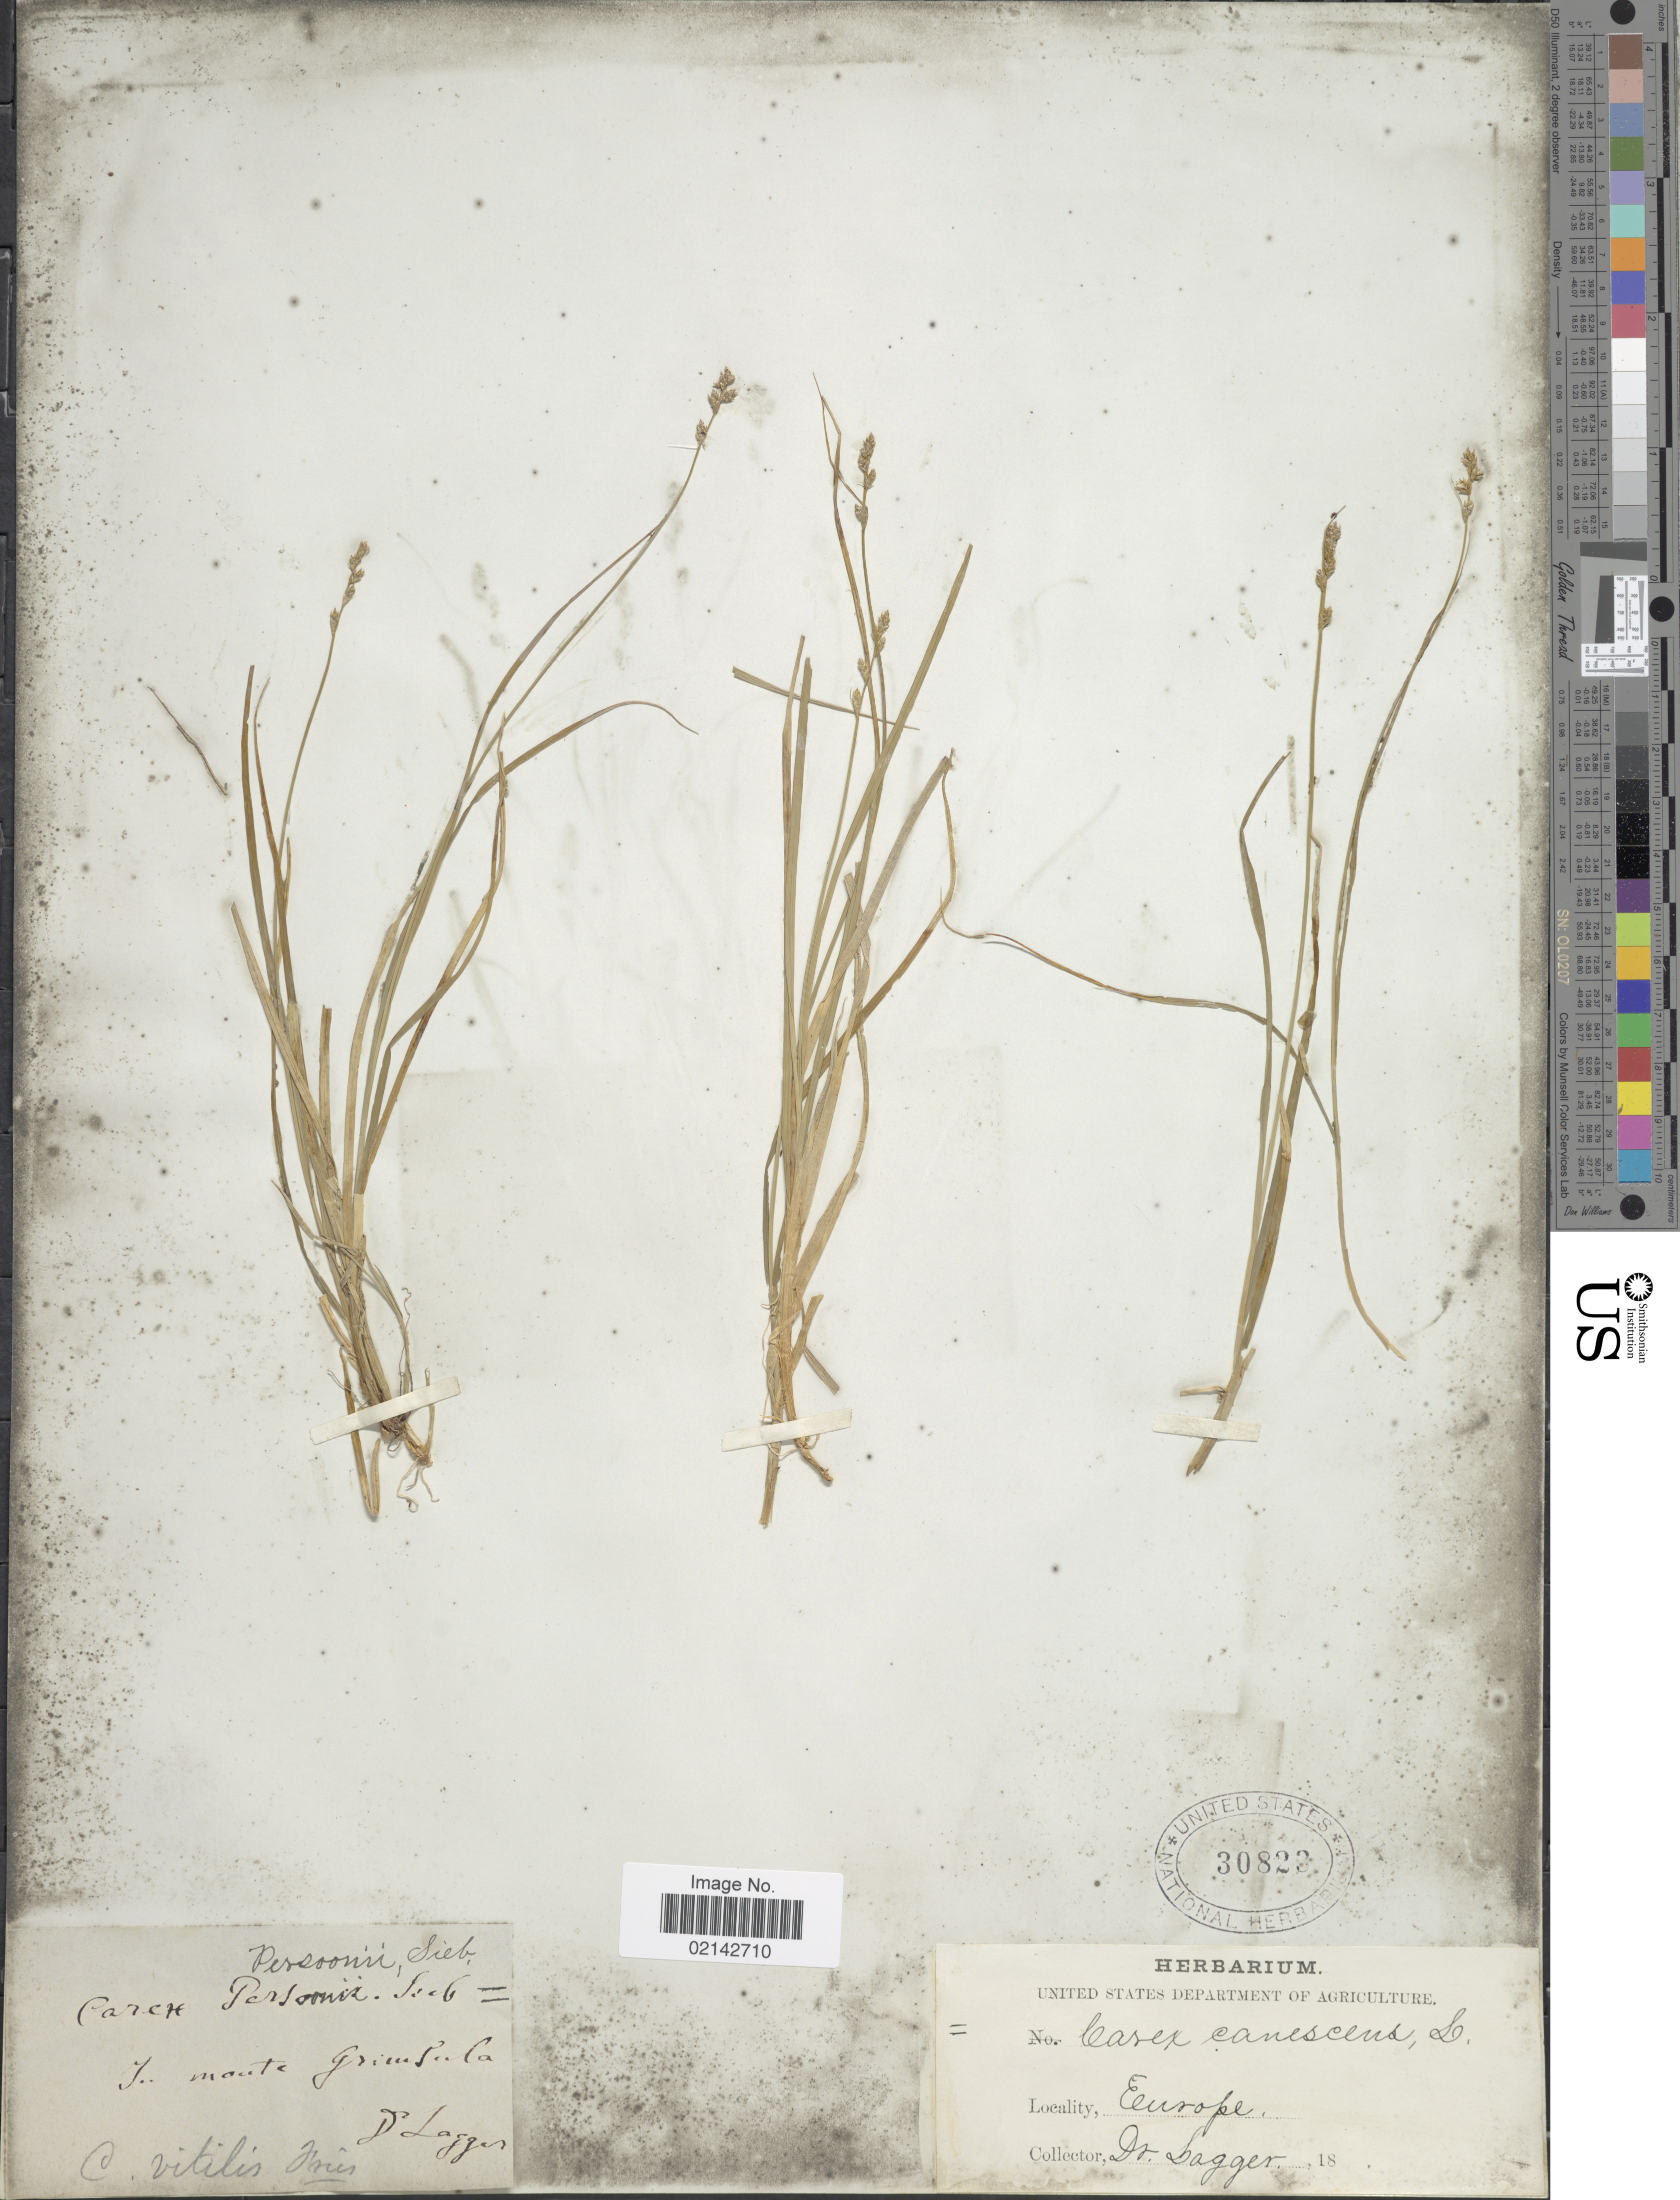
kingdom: Plantae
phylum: Tracheophyta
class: Liliopsida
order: Poales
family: Cyperaceae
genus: Carex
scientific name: Carex canescens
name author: L.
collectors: D. Lagger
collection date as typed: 18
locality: In monte Grimsula. [interpreted]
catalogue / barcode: US 30823